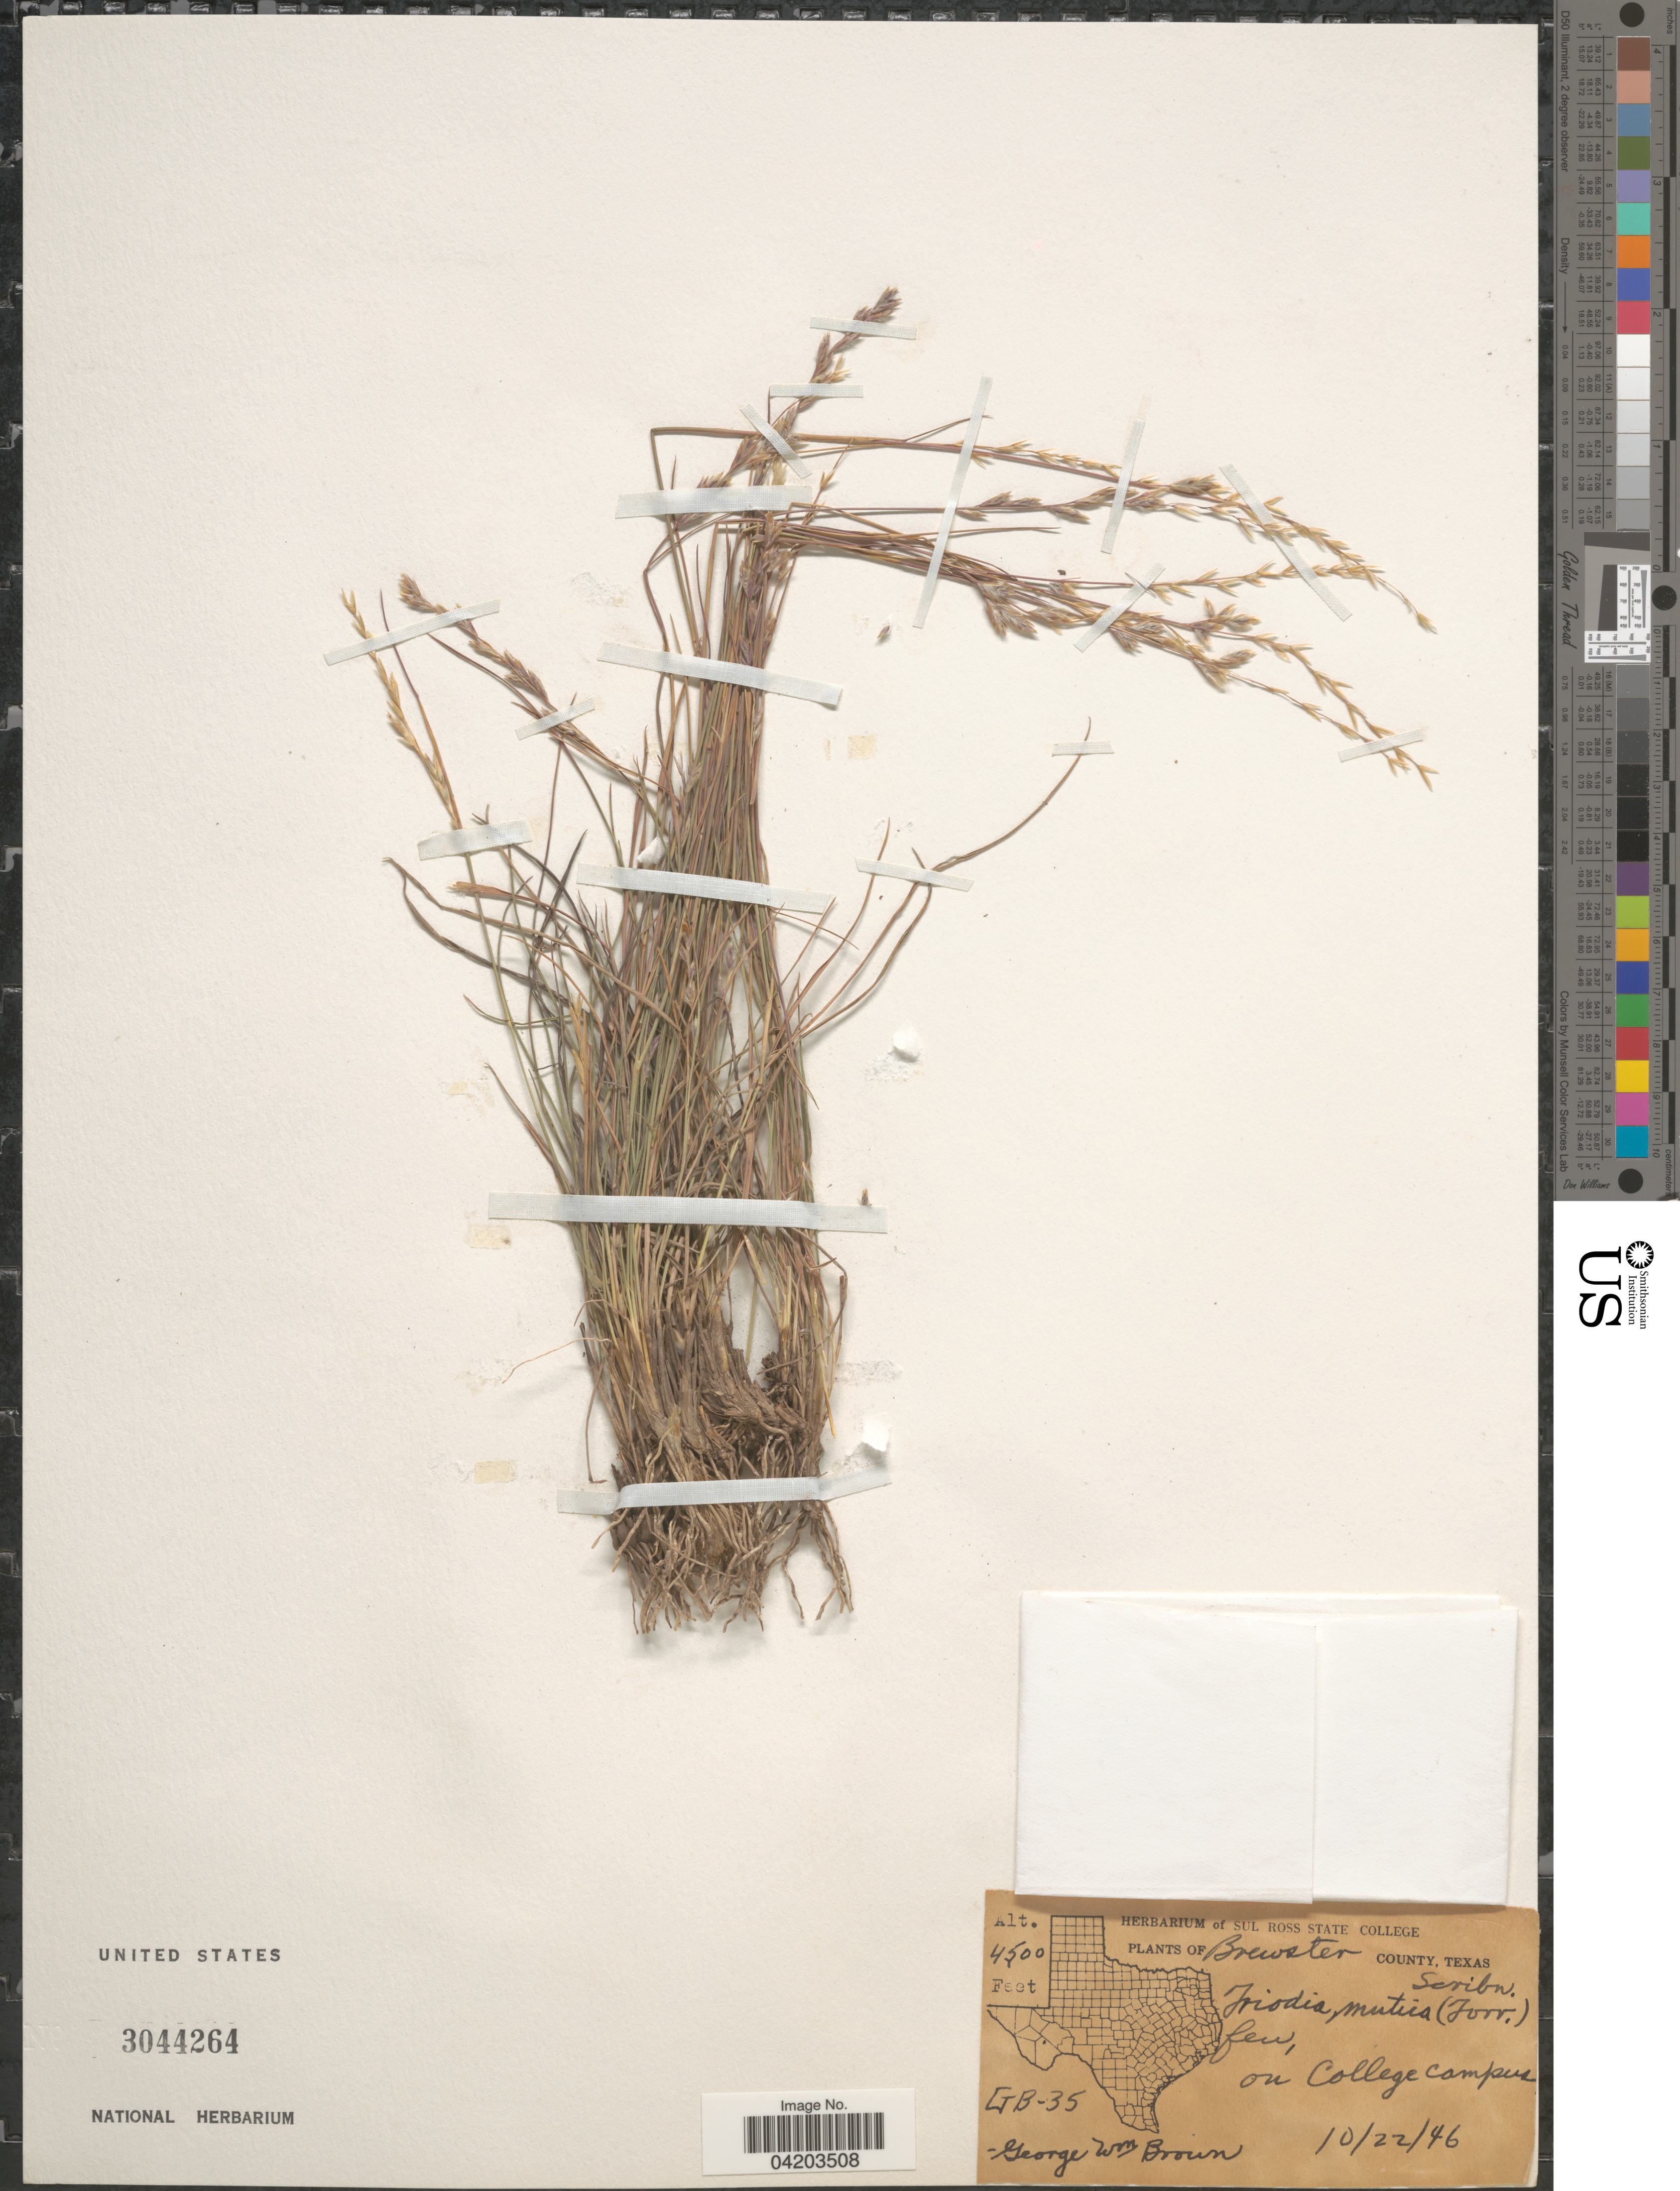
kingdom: Plantae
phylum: Tracheophyta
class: Liliopsida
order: Poales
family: Poaceae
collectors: G. W. Brown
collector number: GB-35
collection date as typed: Transcribed d/m/y: 22/10/46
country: United States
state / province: Texas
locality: Brewster County. On College campus.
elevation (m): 1372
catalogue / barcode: US 3044264